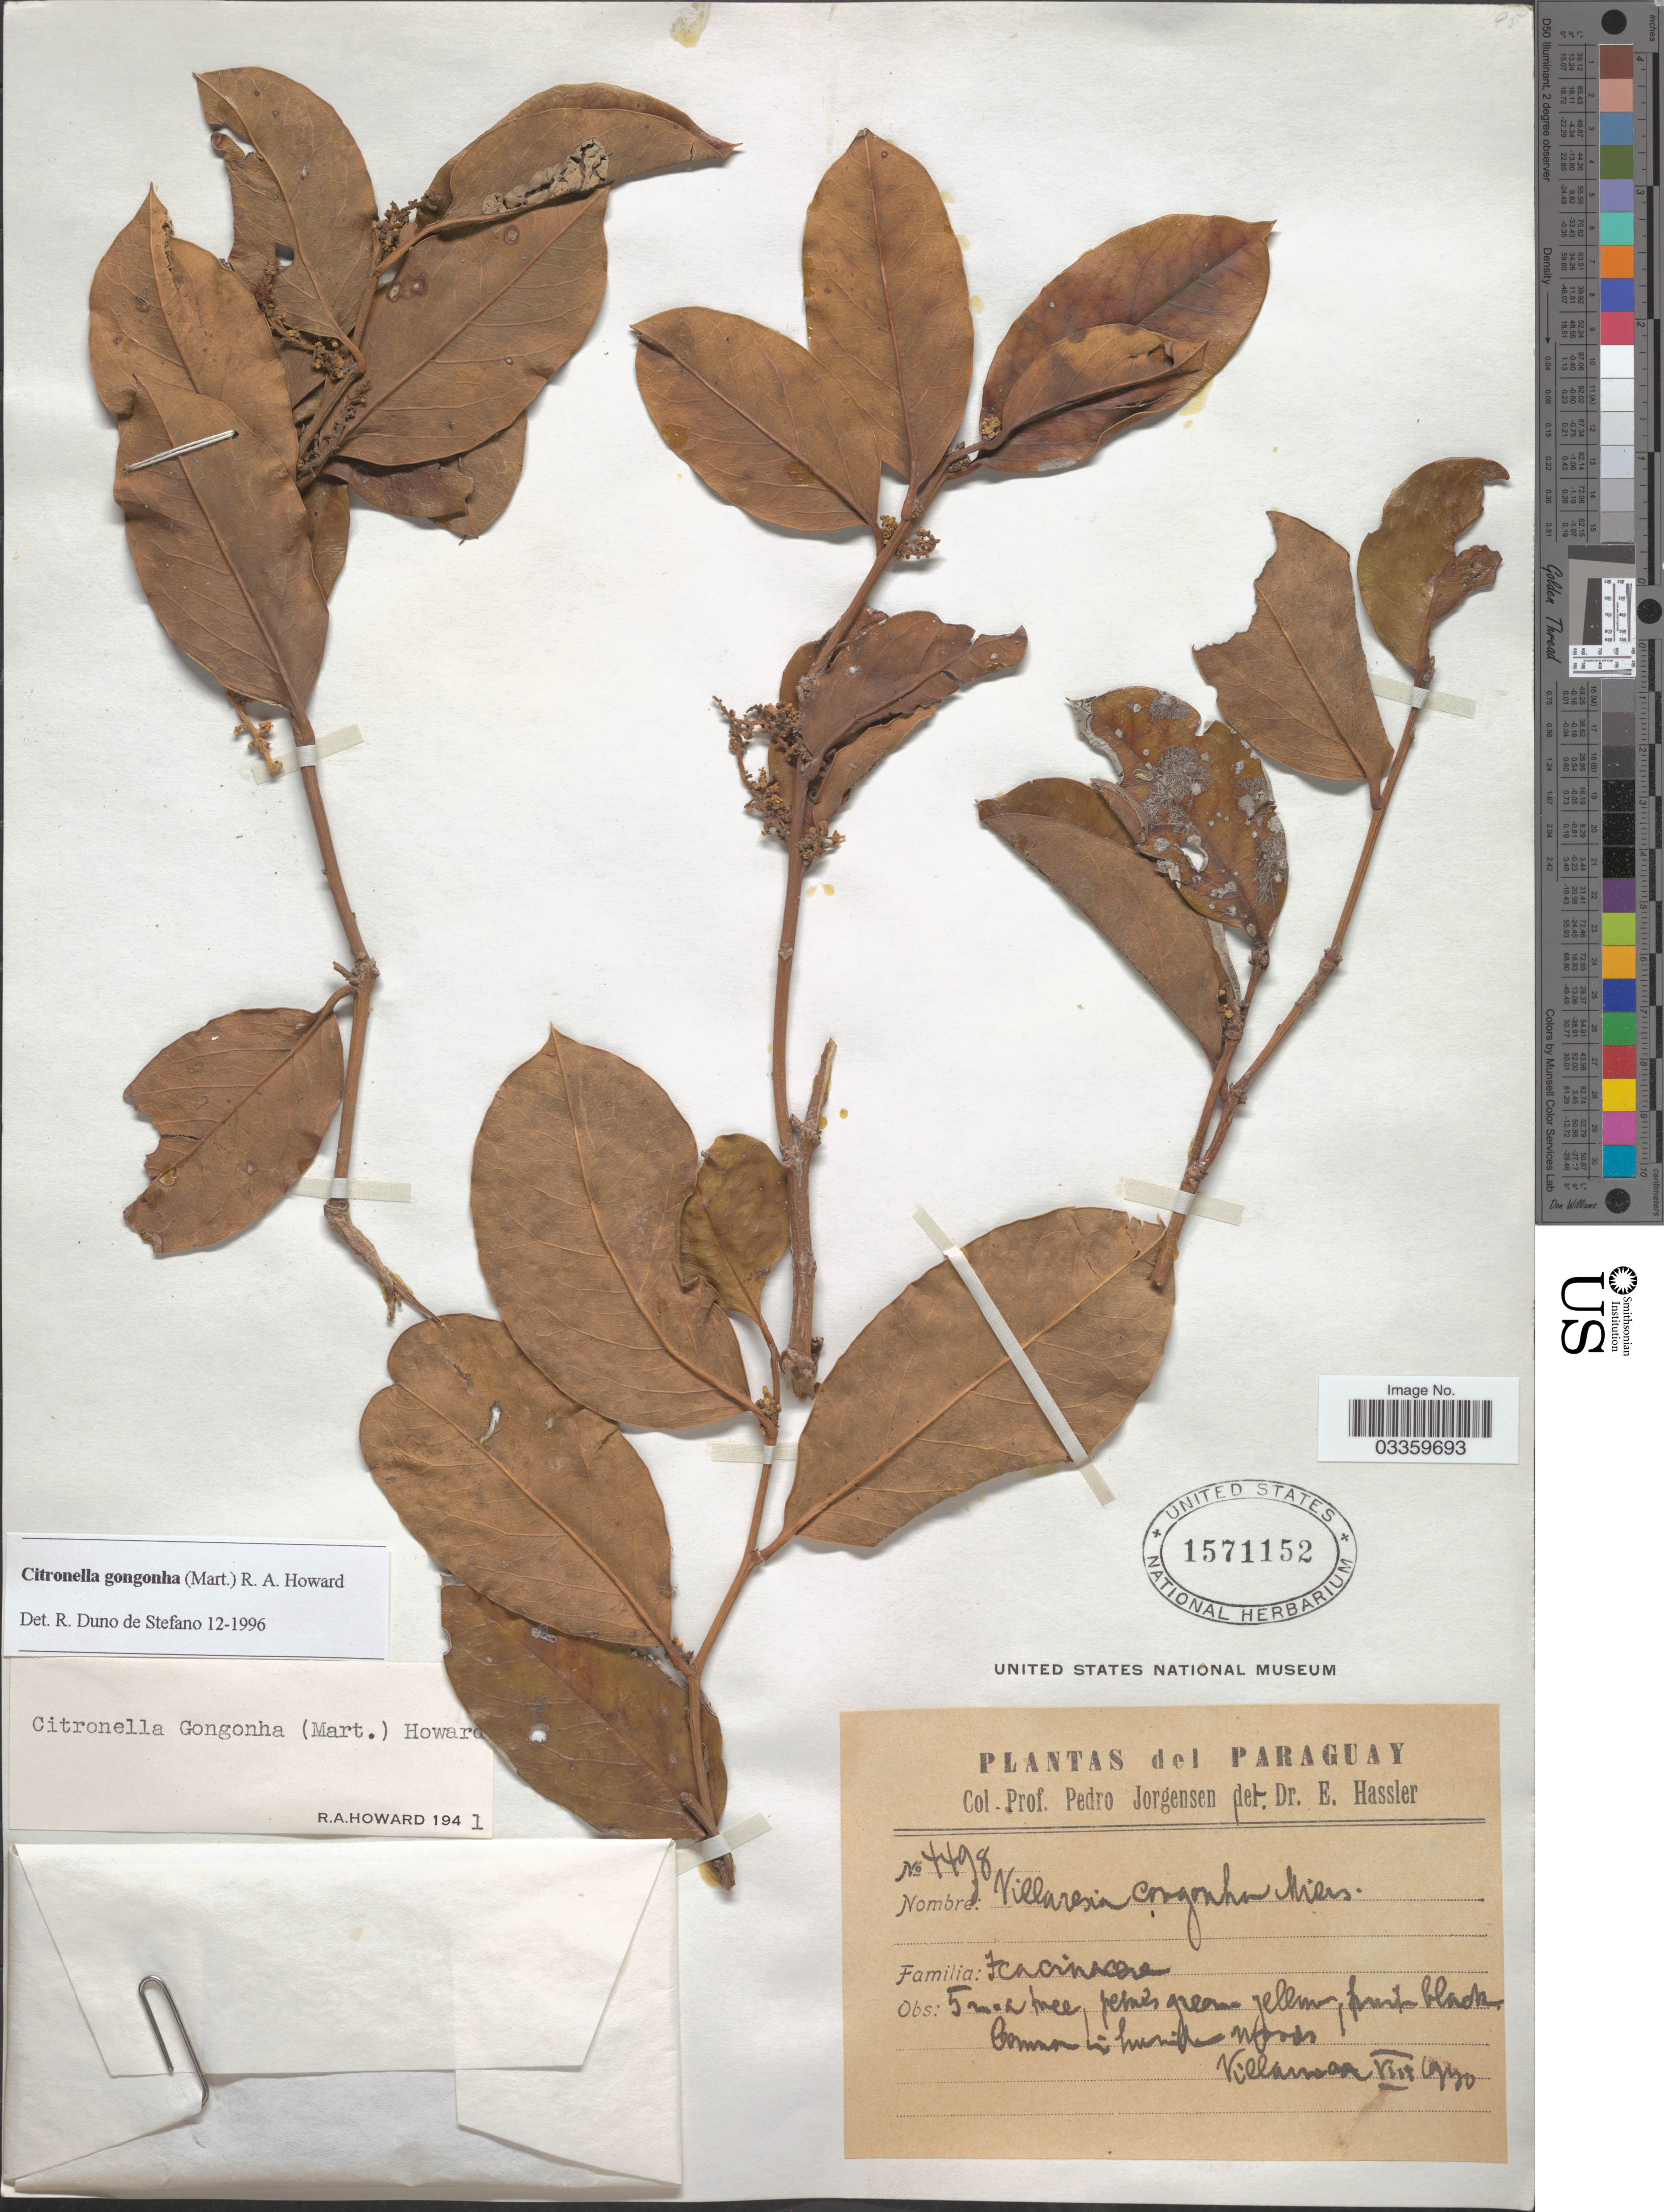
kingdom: Plantae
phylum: Tracheophyta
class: Magnoliopsida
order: Cardiopteridales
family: Cardiopteridaceae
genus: Citronella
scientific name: Citronella gongonha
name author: (Mart.) R.A. Howard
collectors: P. Jörgensen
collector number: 4498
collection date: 1930-08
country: Paraguay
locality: Villarrica.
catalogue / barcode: US 1571152